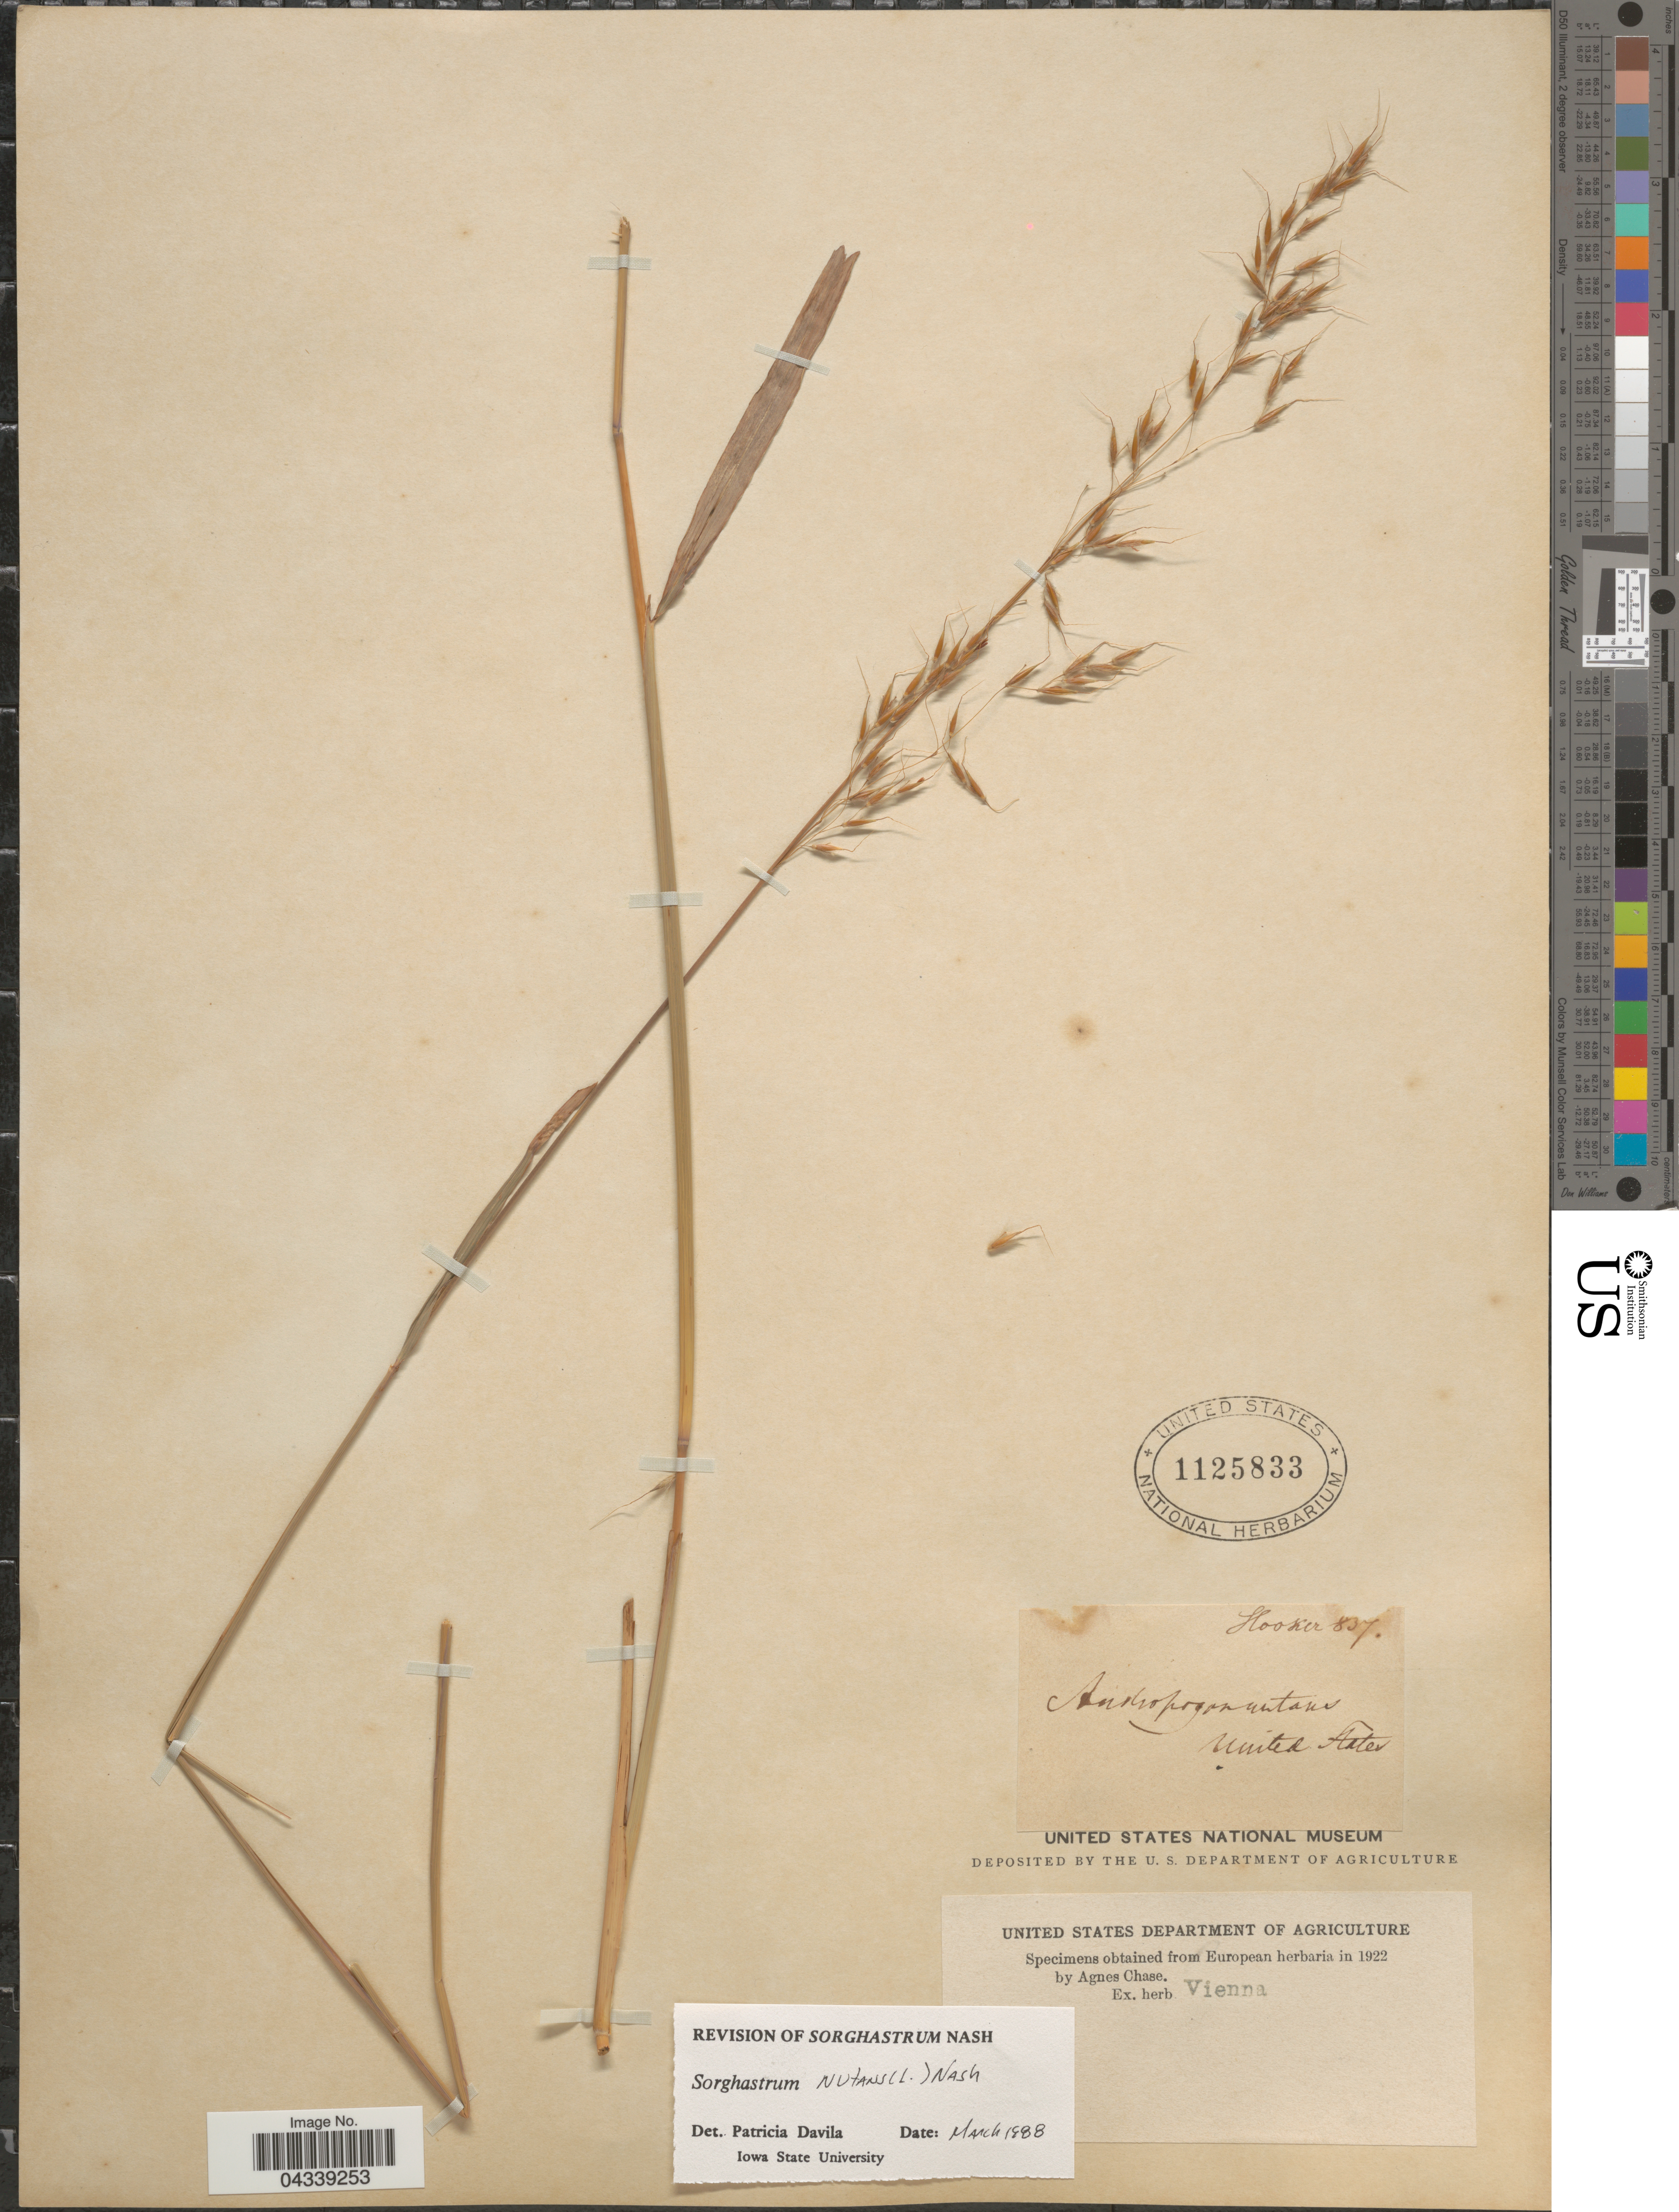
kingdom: Plantae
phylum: Tracheophyta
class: Liliopsida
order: Poales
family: Poaceae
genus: Sorghastrum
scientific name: Sorghastrum nutans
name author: (L.) Nash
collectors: -. Hooker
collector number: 837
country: United States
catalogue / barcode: US 1125833